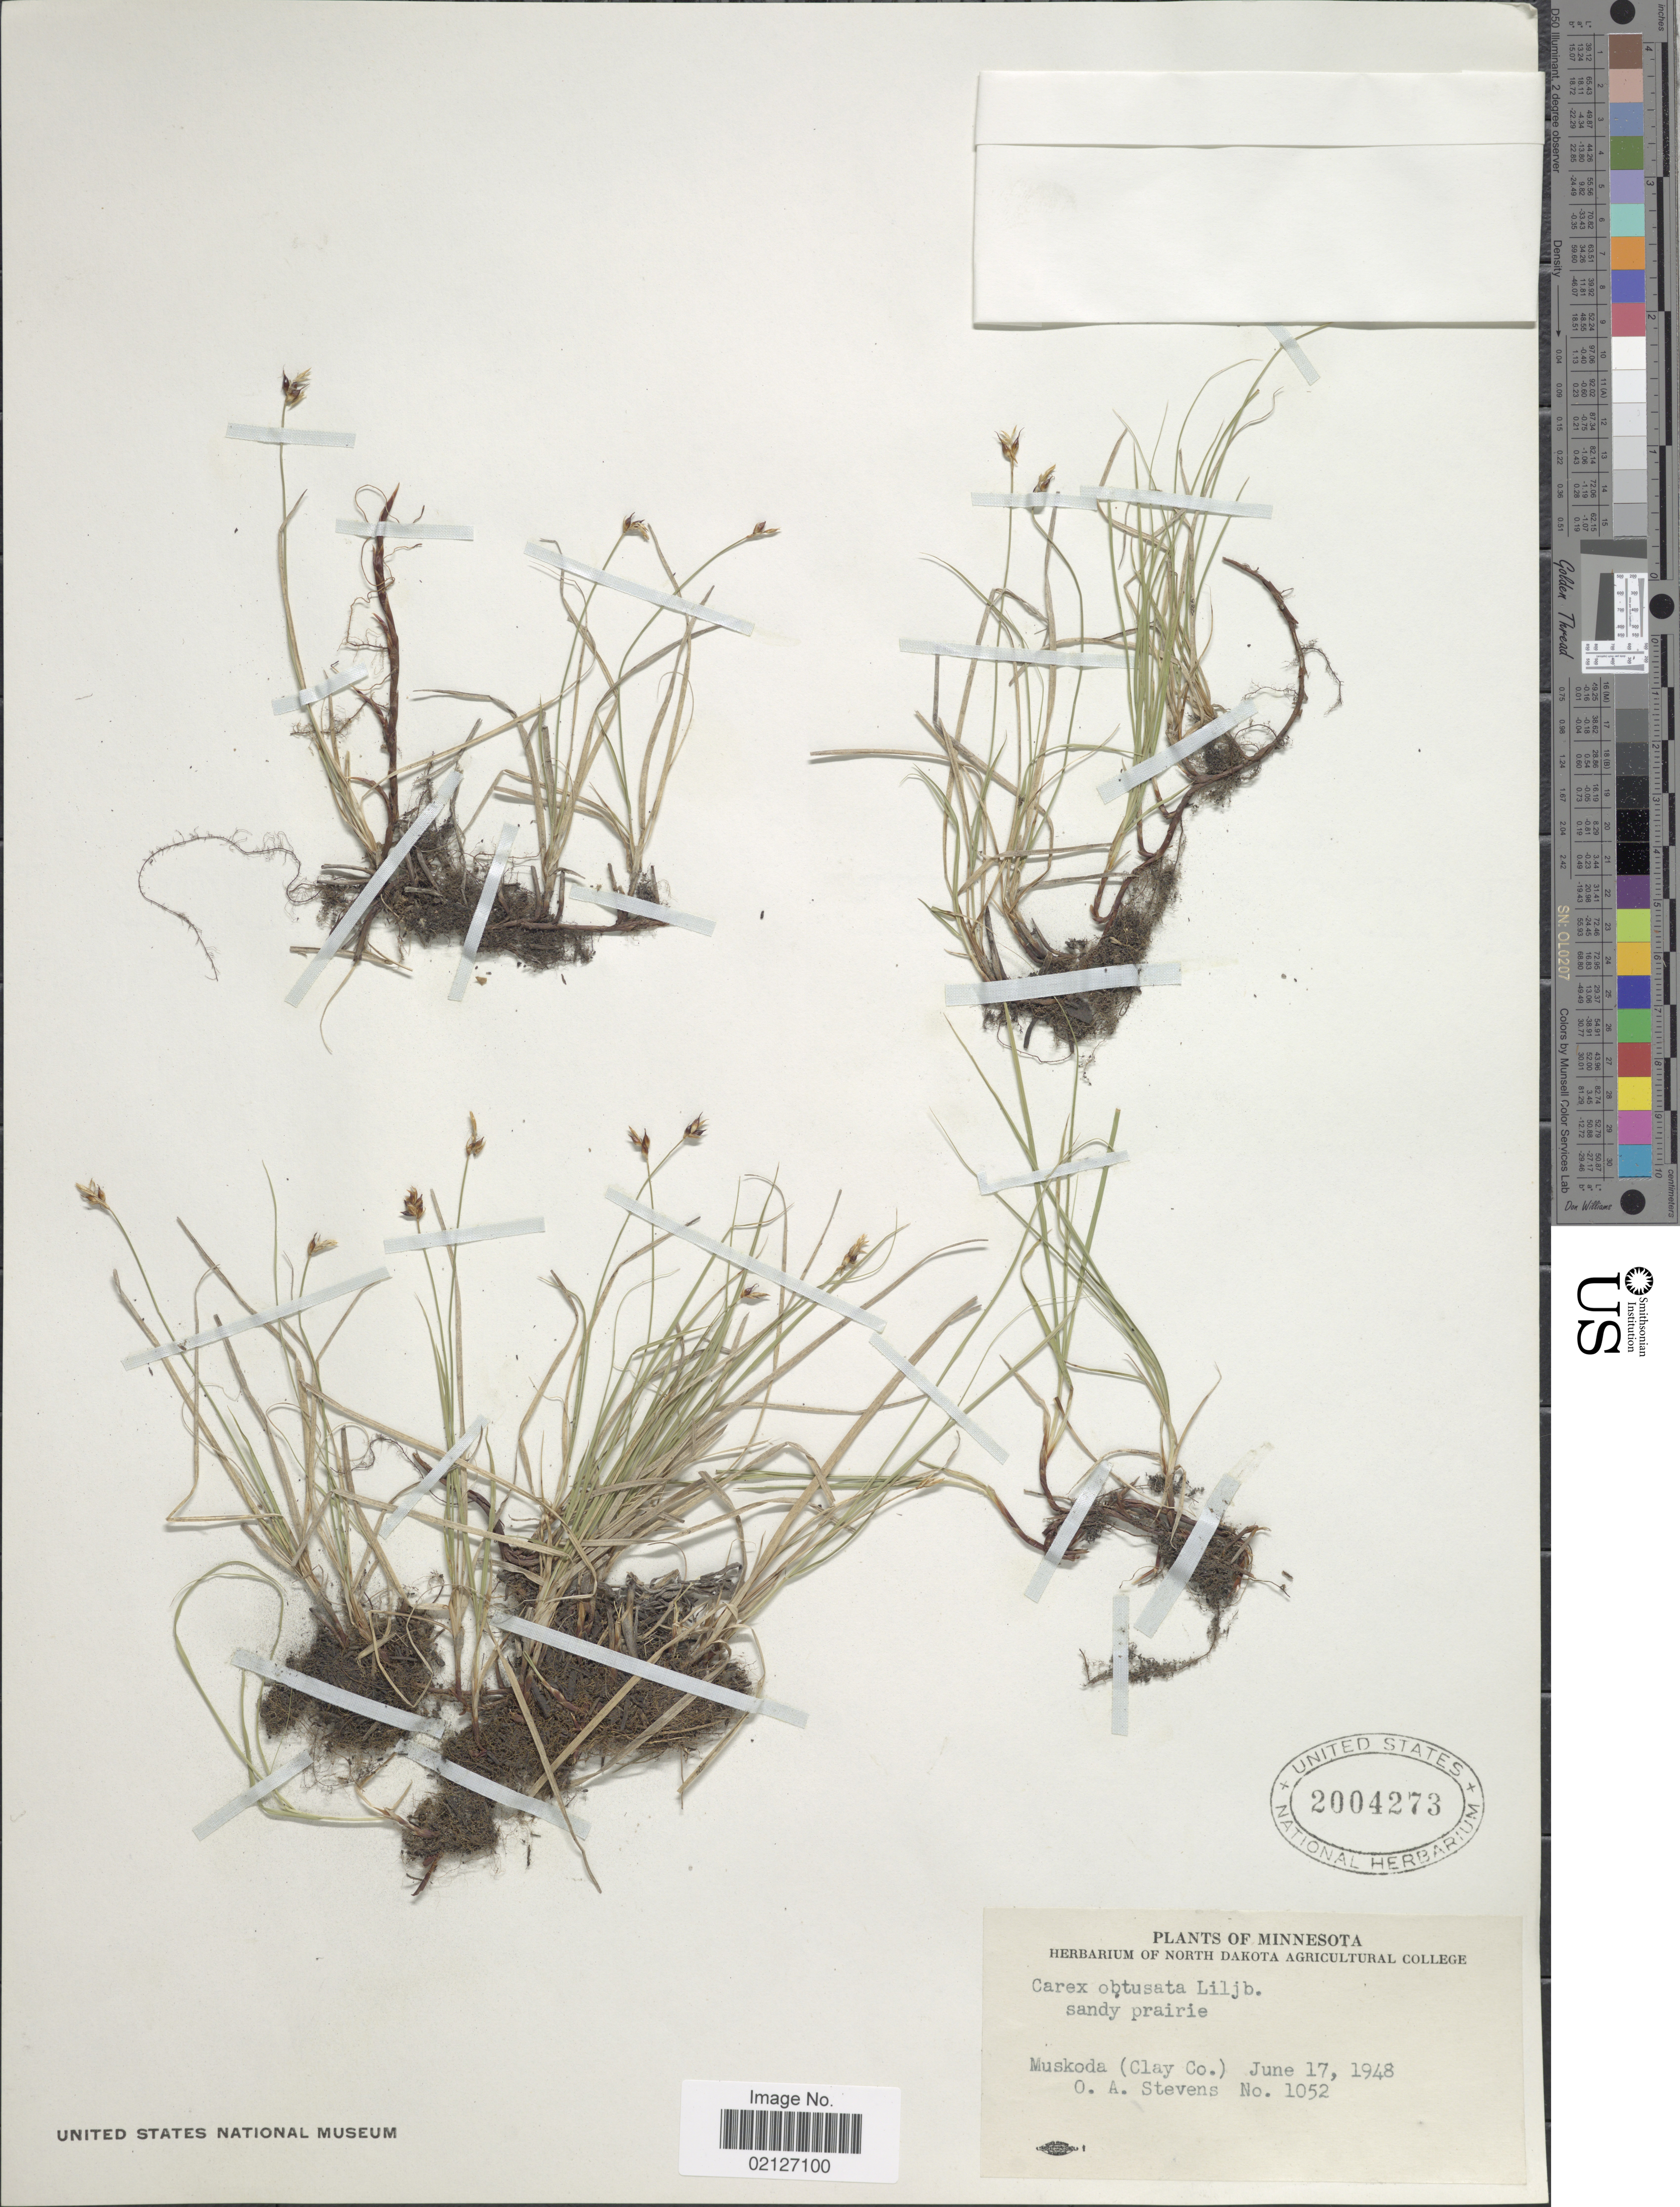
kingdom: Plantae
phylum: Tracheophyta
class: Liliopsida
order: Poales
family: Cyperaceae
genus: Carex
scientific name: Carex obtusata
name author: Lilj.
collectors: O. A. Stevens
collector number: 1052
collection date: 1948-06-17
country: United States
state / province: Minnesota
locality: Muskoda (Clay Co.)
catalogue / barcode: US 2004273